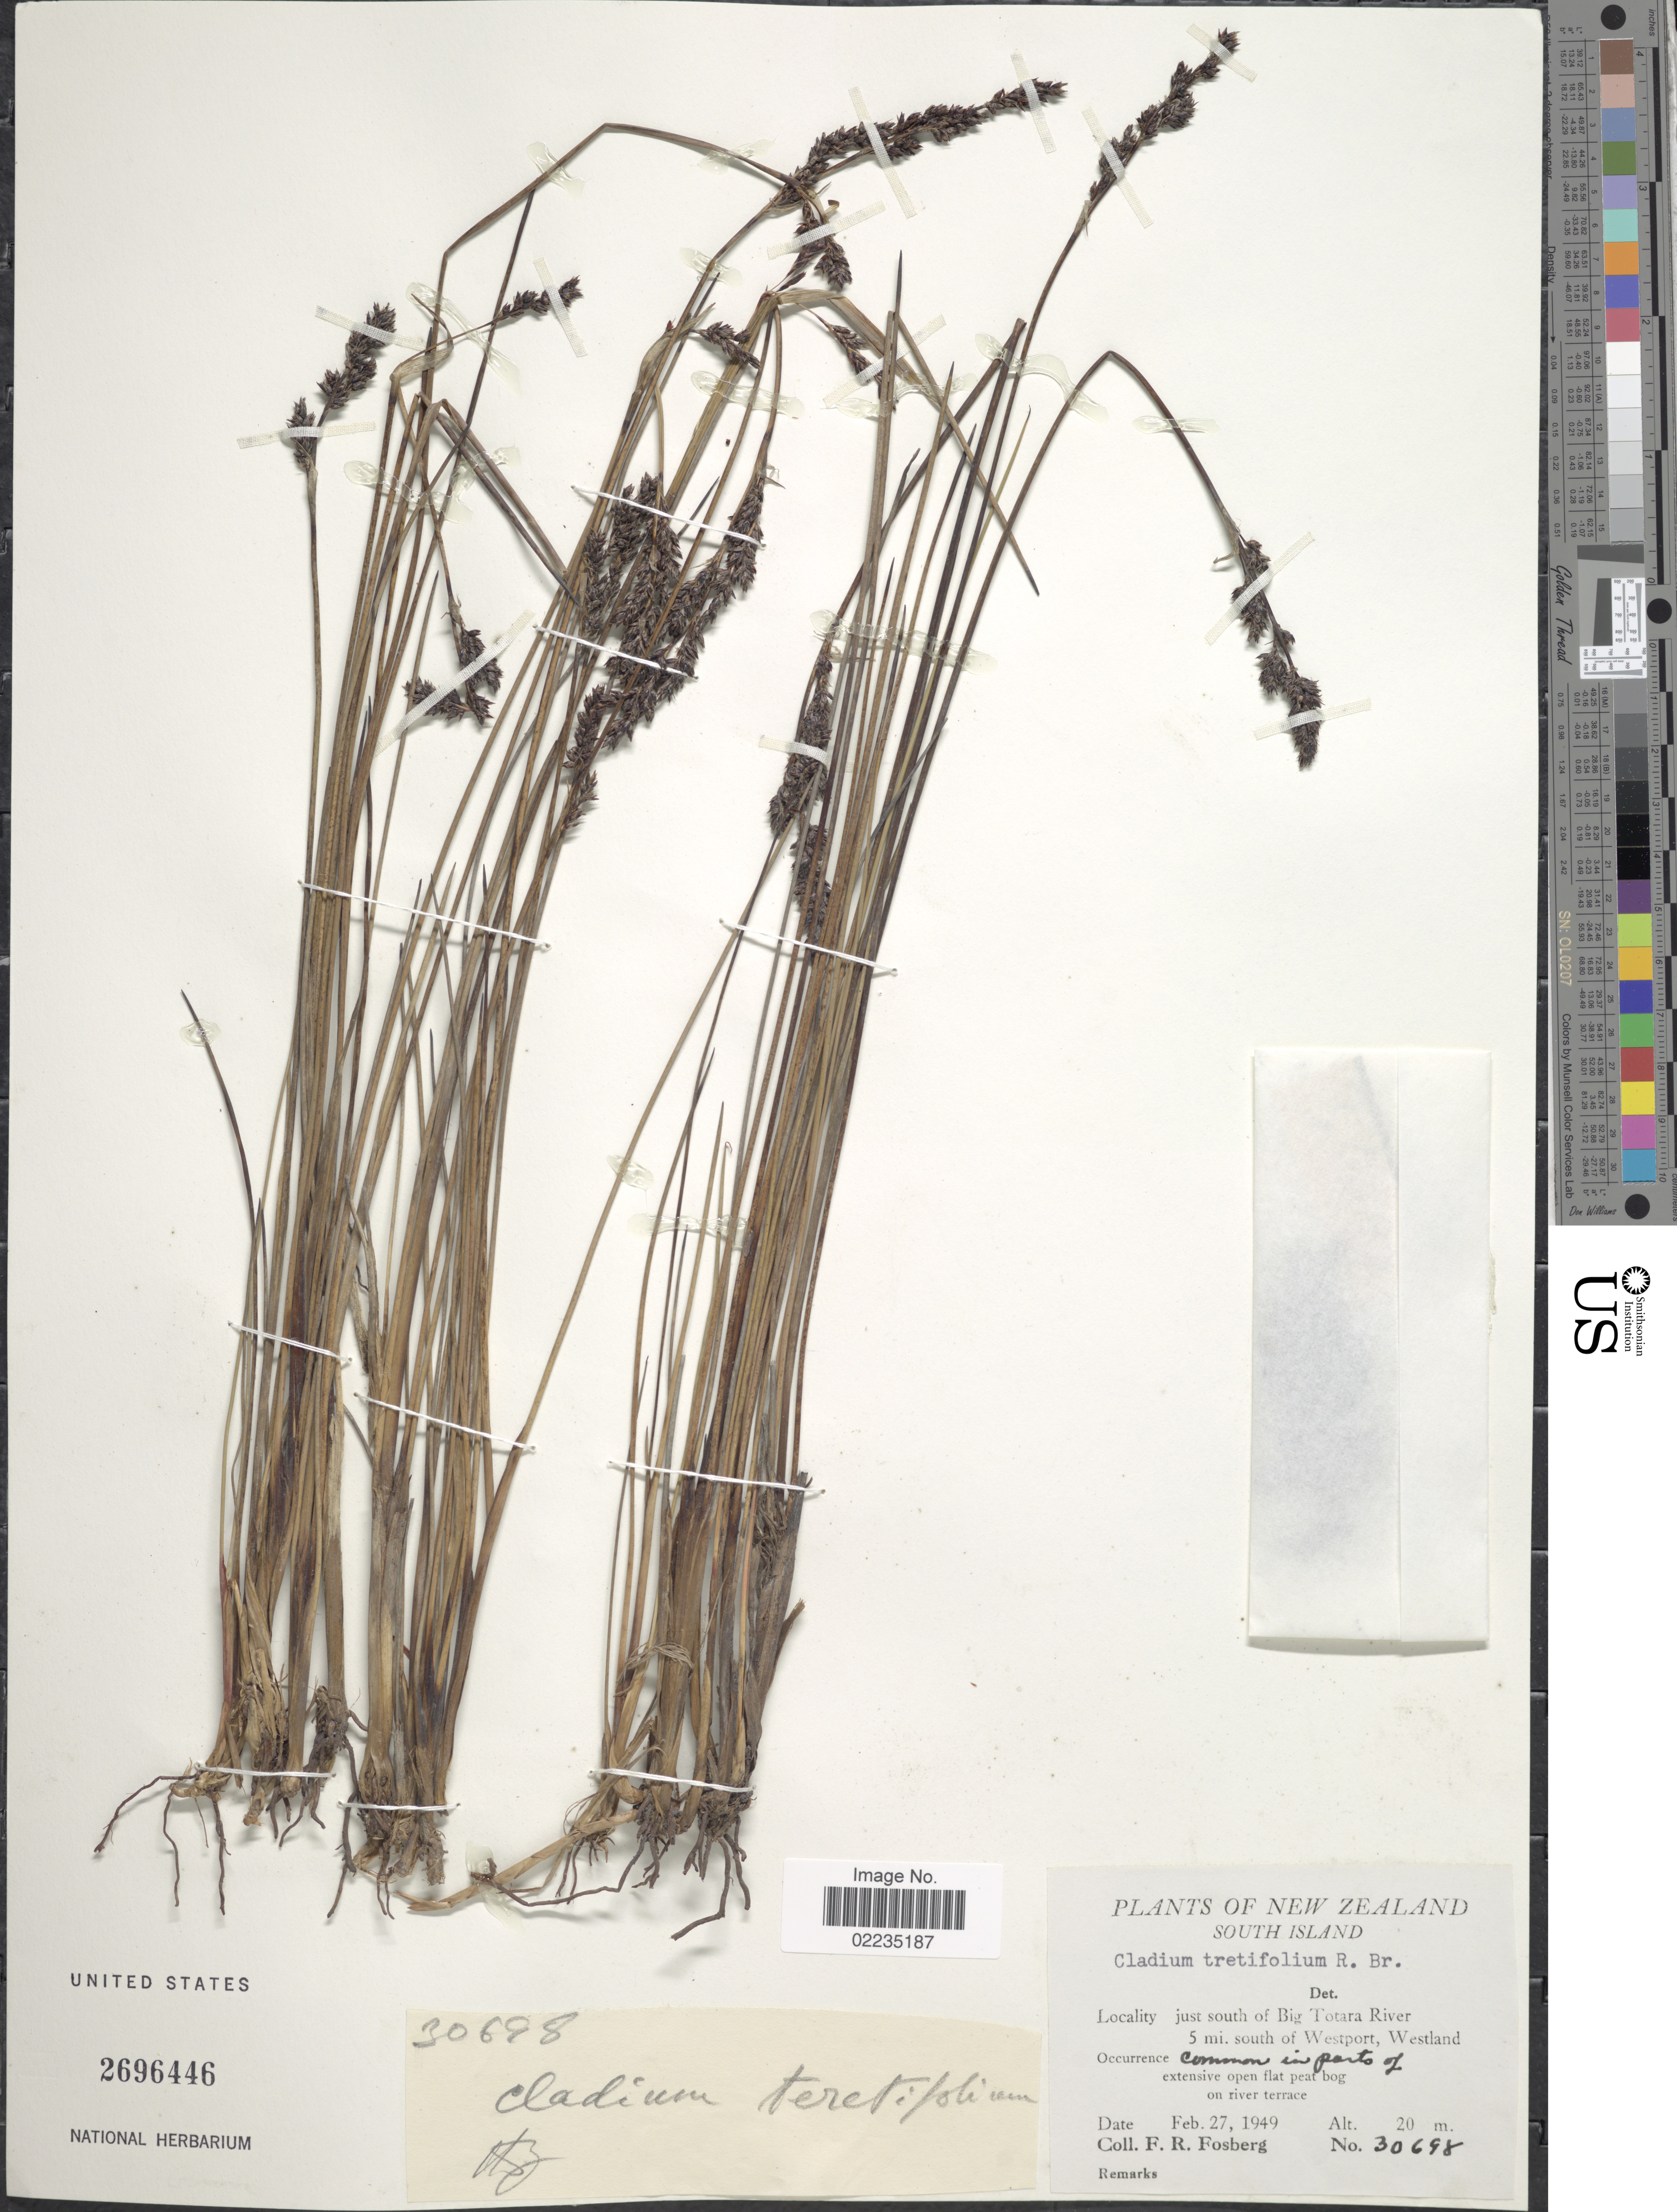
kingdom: Plantae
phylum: Tracheophyta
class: Liliopsida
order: Poales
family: Cyperaceae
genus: Machaerina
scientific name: Machaerina teretifolia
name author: (R. Br.) T. Koyama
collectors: F. R. Fosberg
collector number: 30698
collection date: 1949-02-27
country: New Zealand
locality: New Zealand, South Island, just south of Big Totara River 5 mi. south of Westport, Westland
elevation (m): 20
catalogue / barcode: US 2696446